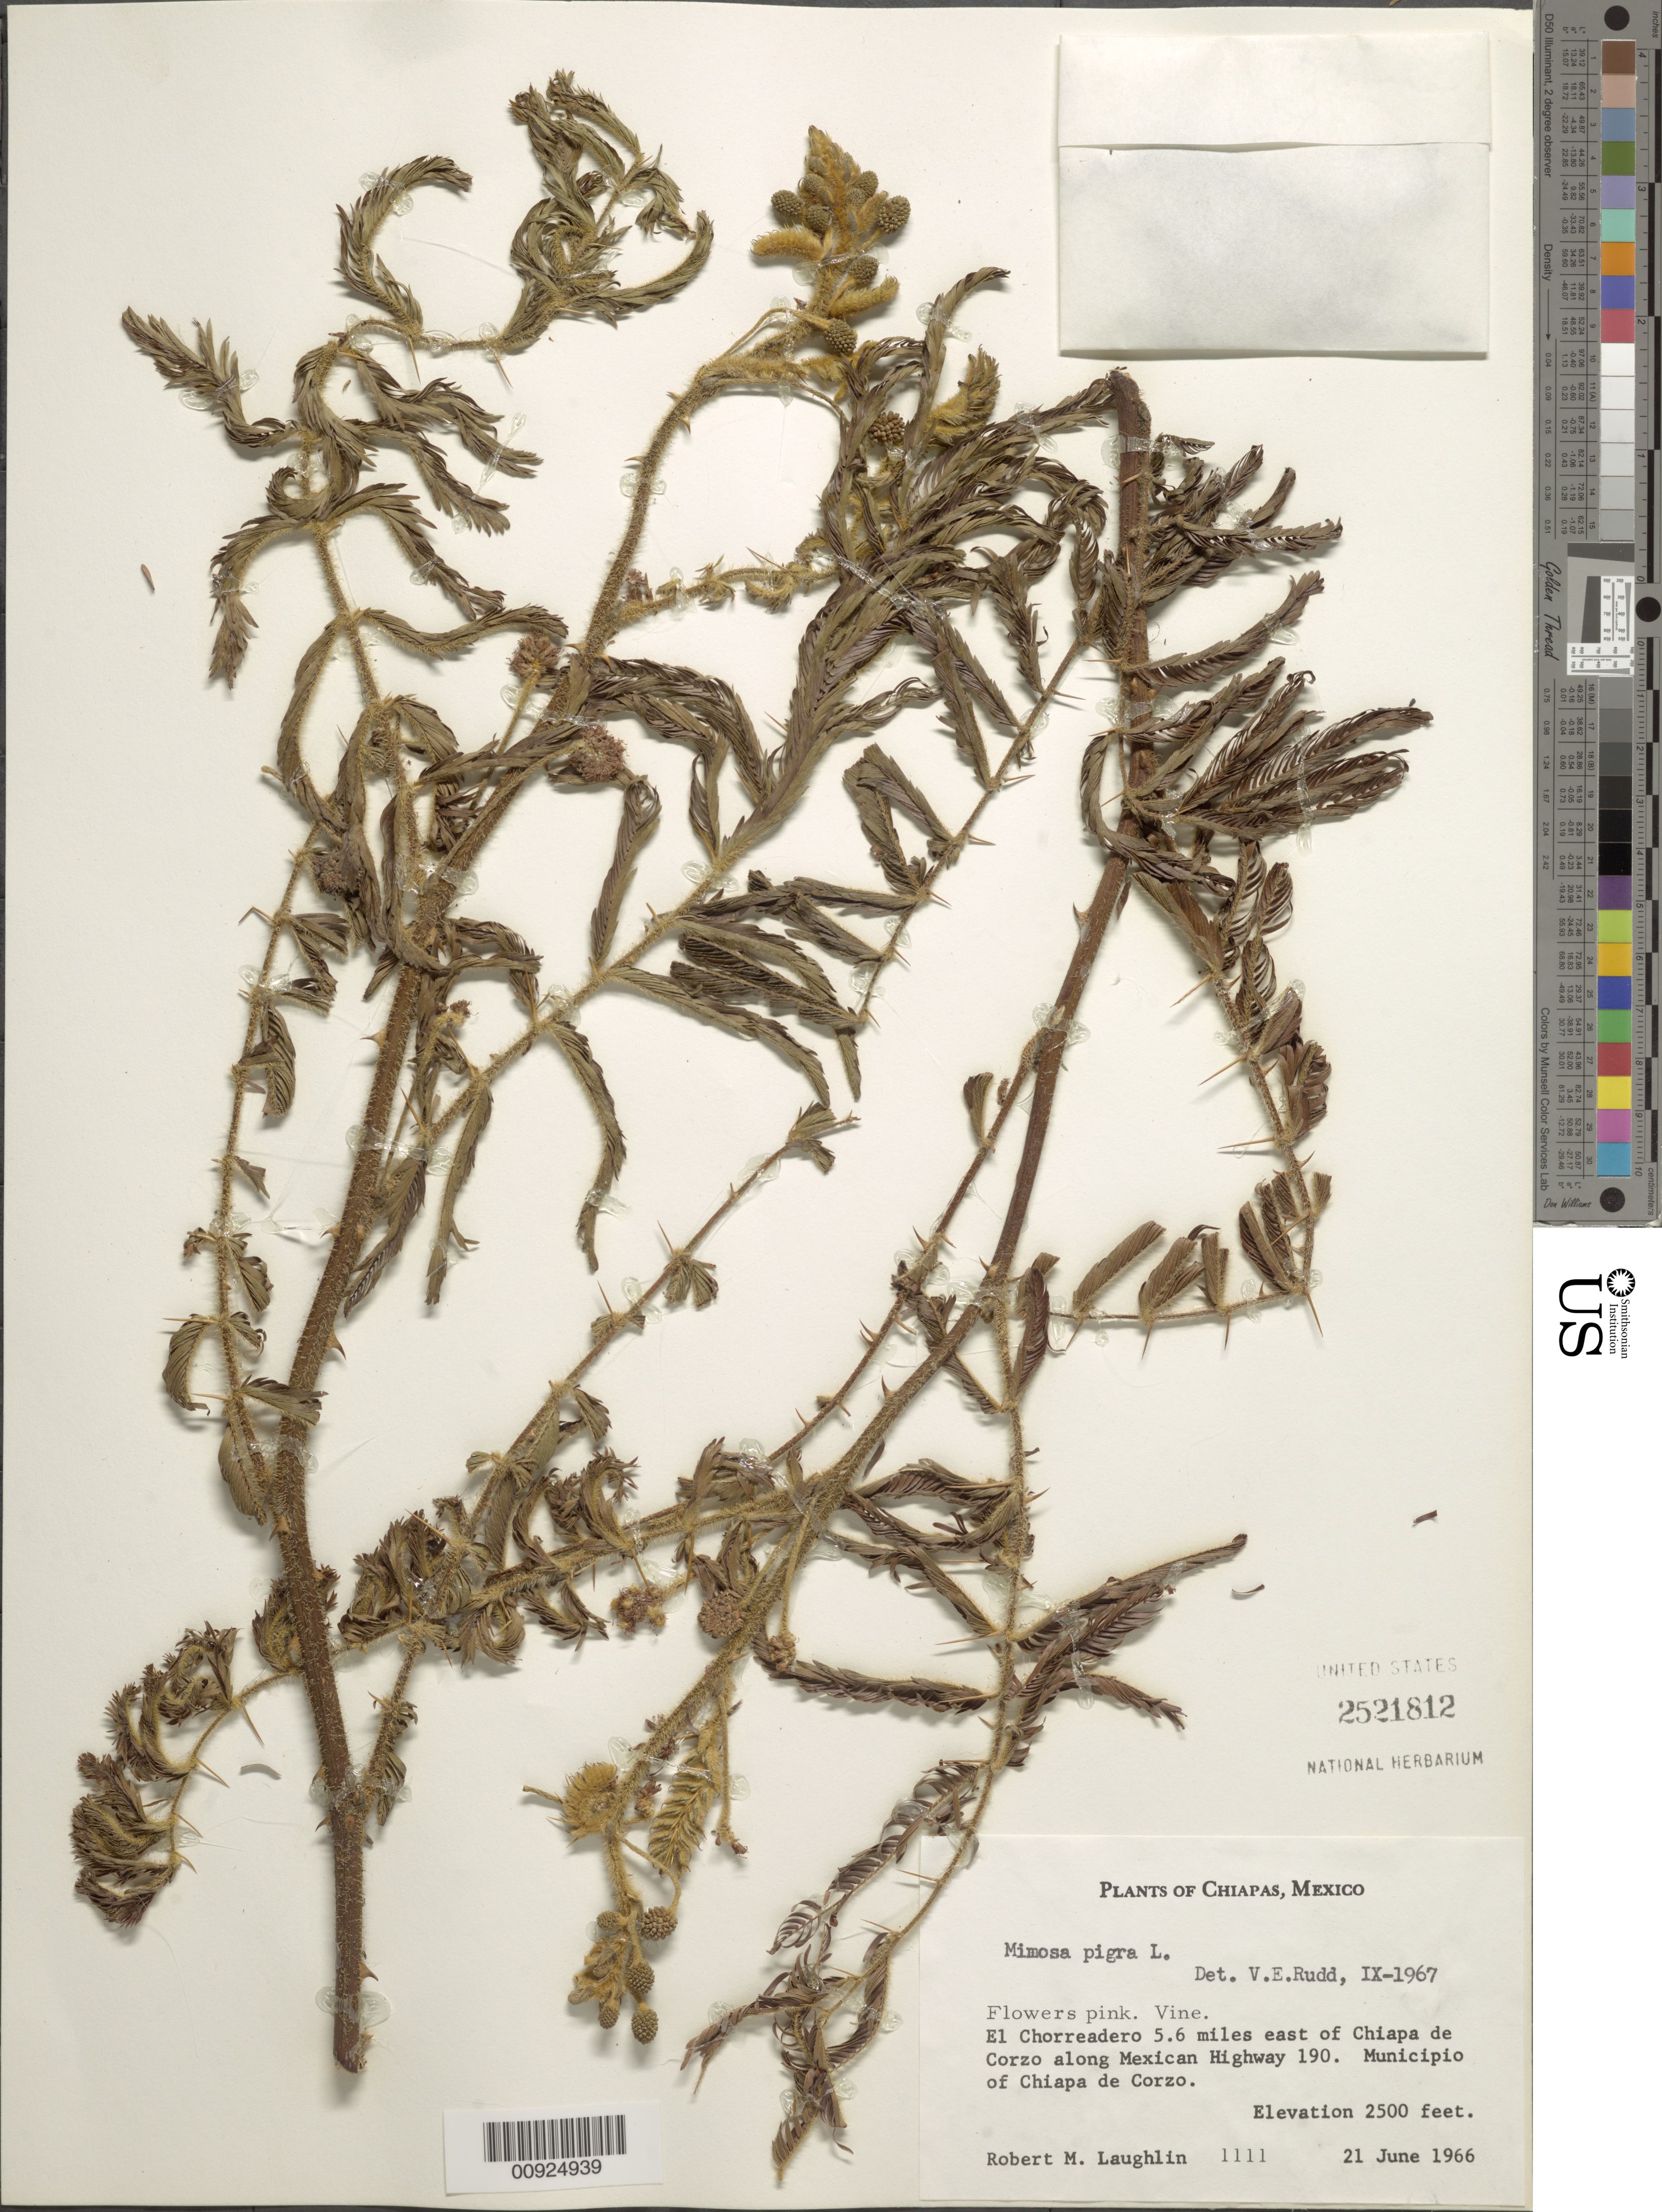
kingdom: Plantae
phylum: Tracheophyta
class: Magnoliopsida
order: Fabales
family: Fabaceae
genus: Mimosa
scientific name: Mimosa pigra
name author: L.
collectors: R. M. Laughlin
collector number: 1111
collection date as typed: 21 Jun 1966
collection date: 1966-06-21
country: Mexico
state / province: Chiapas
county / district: Chiapa de Corzo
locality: El Chorreadero 5.6 miles east of Chiapa de Corzo along Mexican Highway 190. Municipio of Chiapa de Corzo, Chiapas.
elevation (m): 762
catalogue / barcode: US 2521812